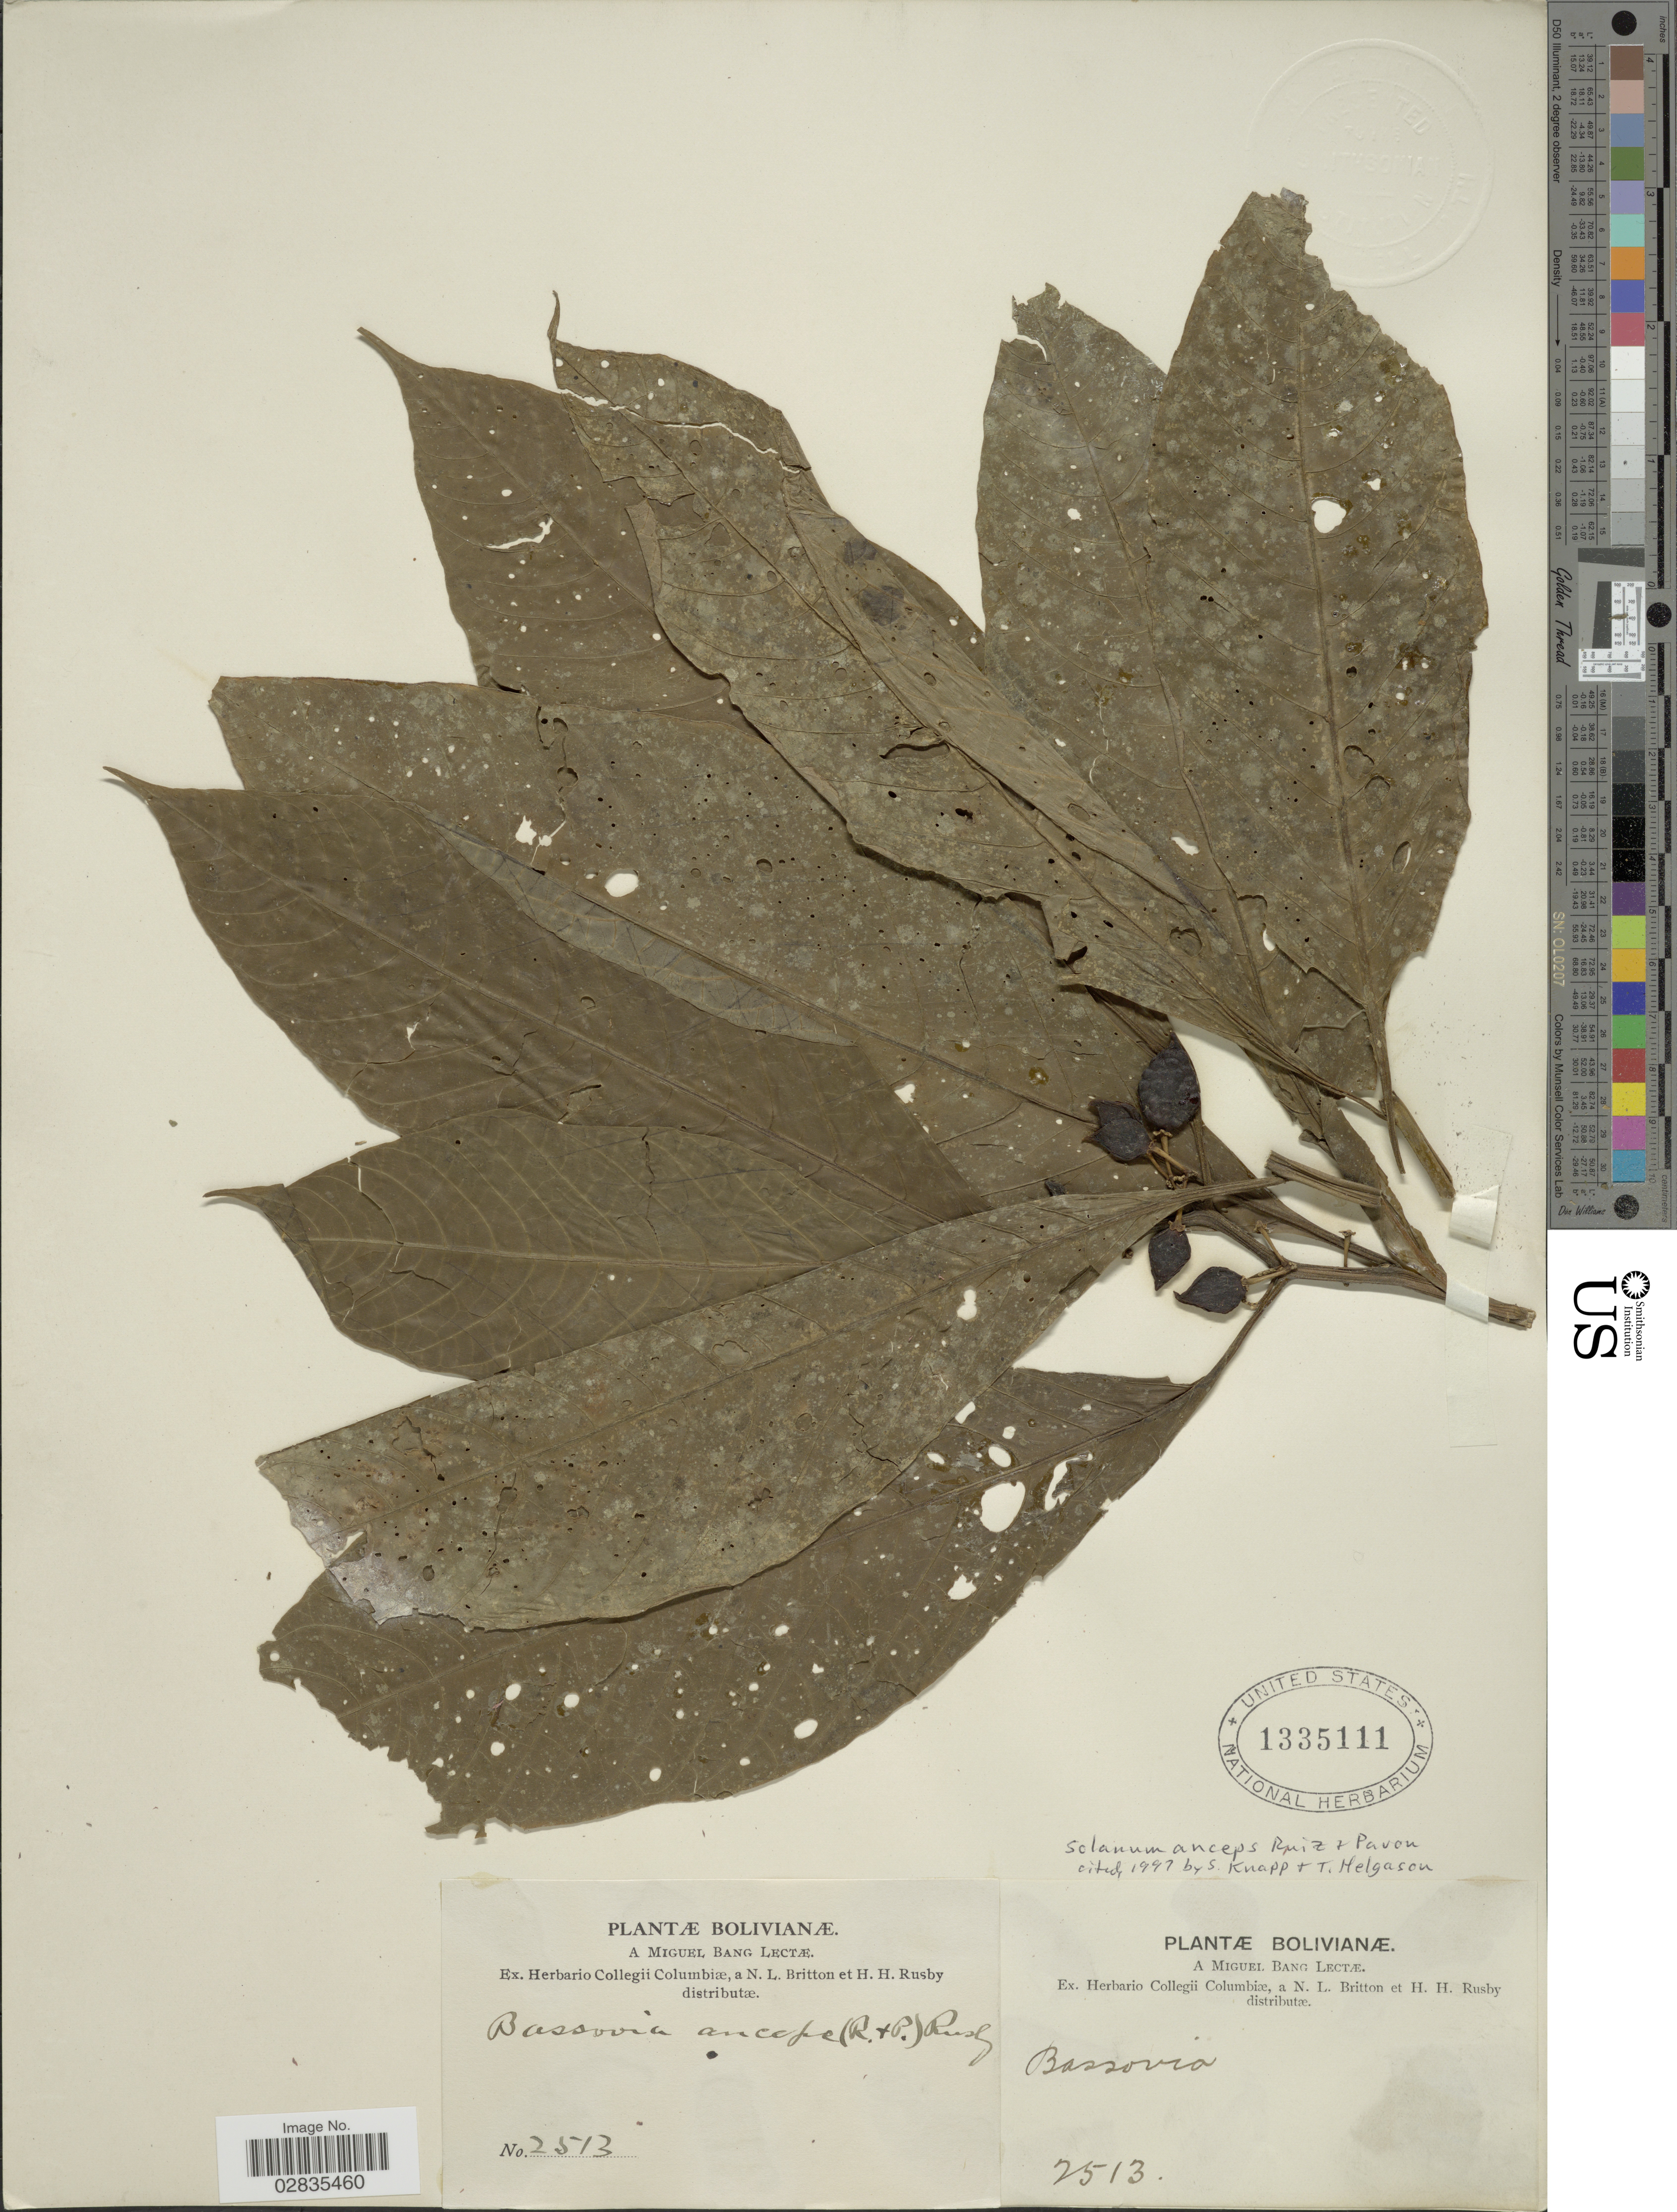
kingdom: Plantae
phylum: Tracheophyta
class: Magnoliopsida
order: Solanales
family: Solanaceae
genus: Solanum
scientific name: Solanum anceps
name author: Ruiz & Pav.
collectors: M. Bang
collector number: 2513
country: Bolivia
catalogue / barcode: US 1335111